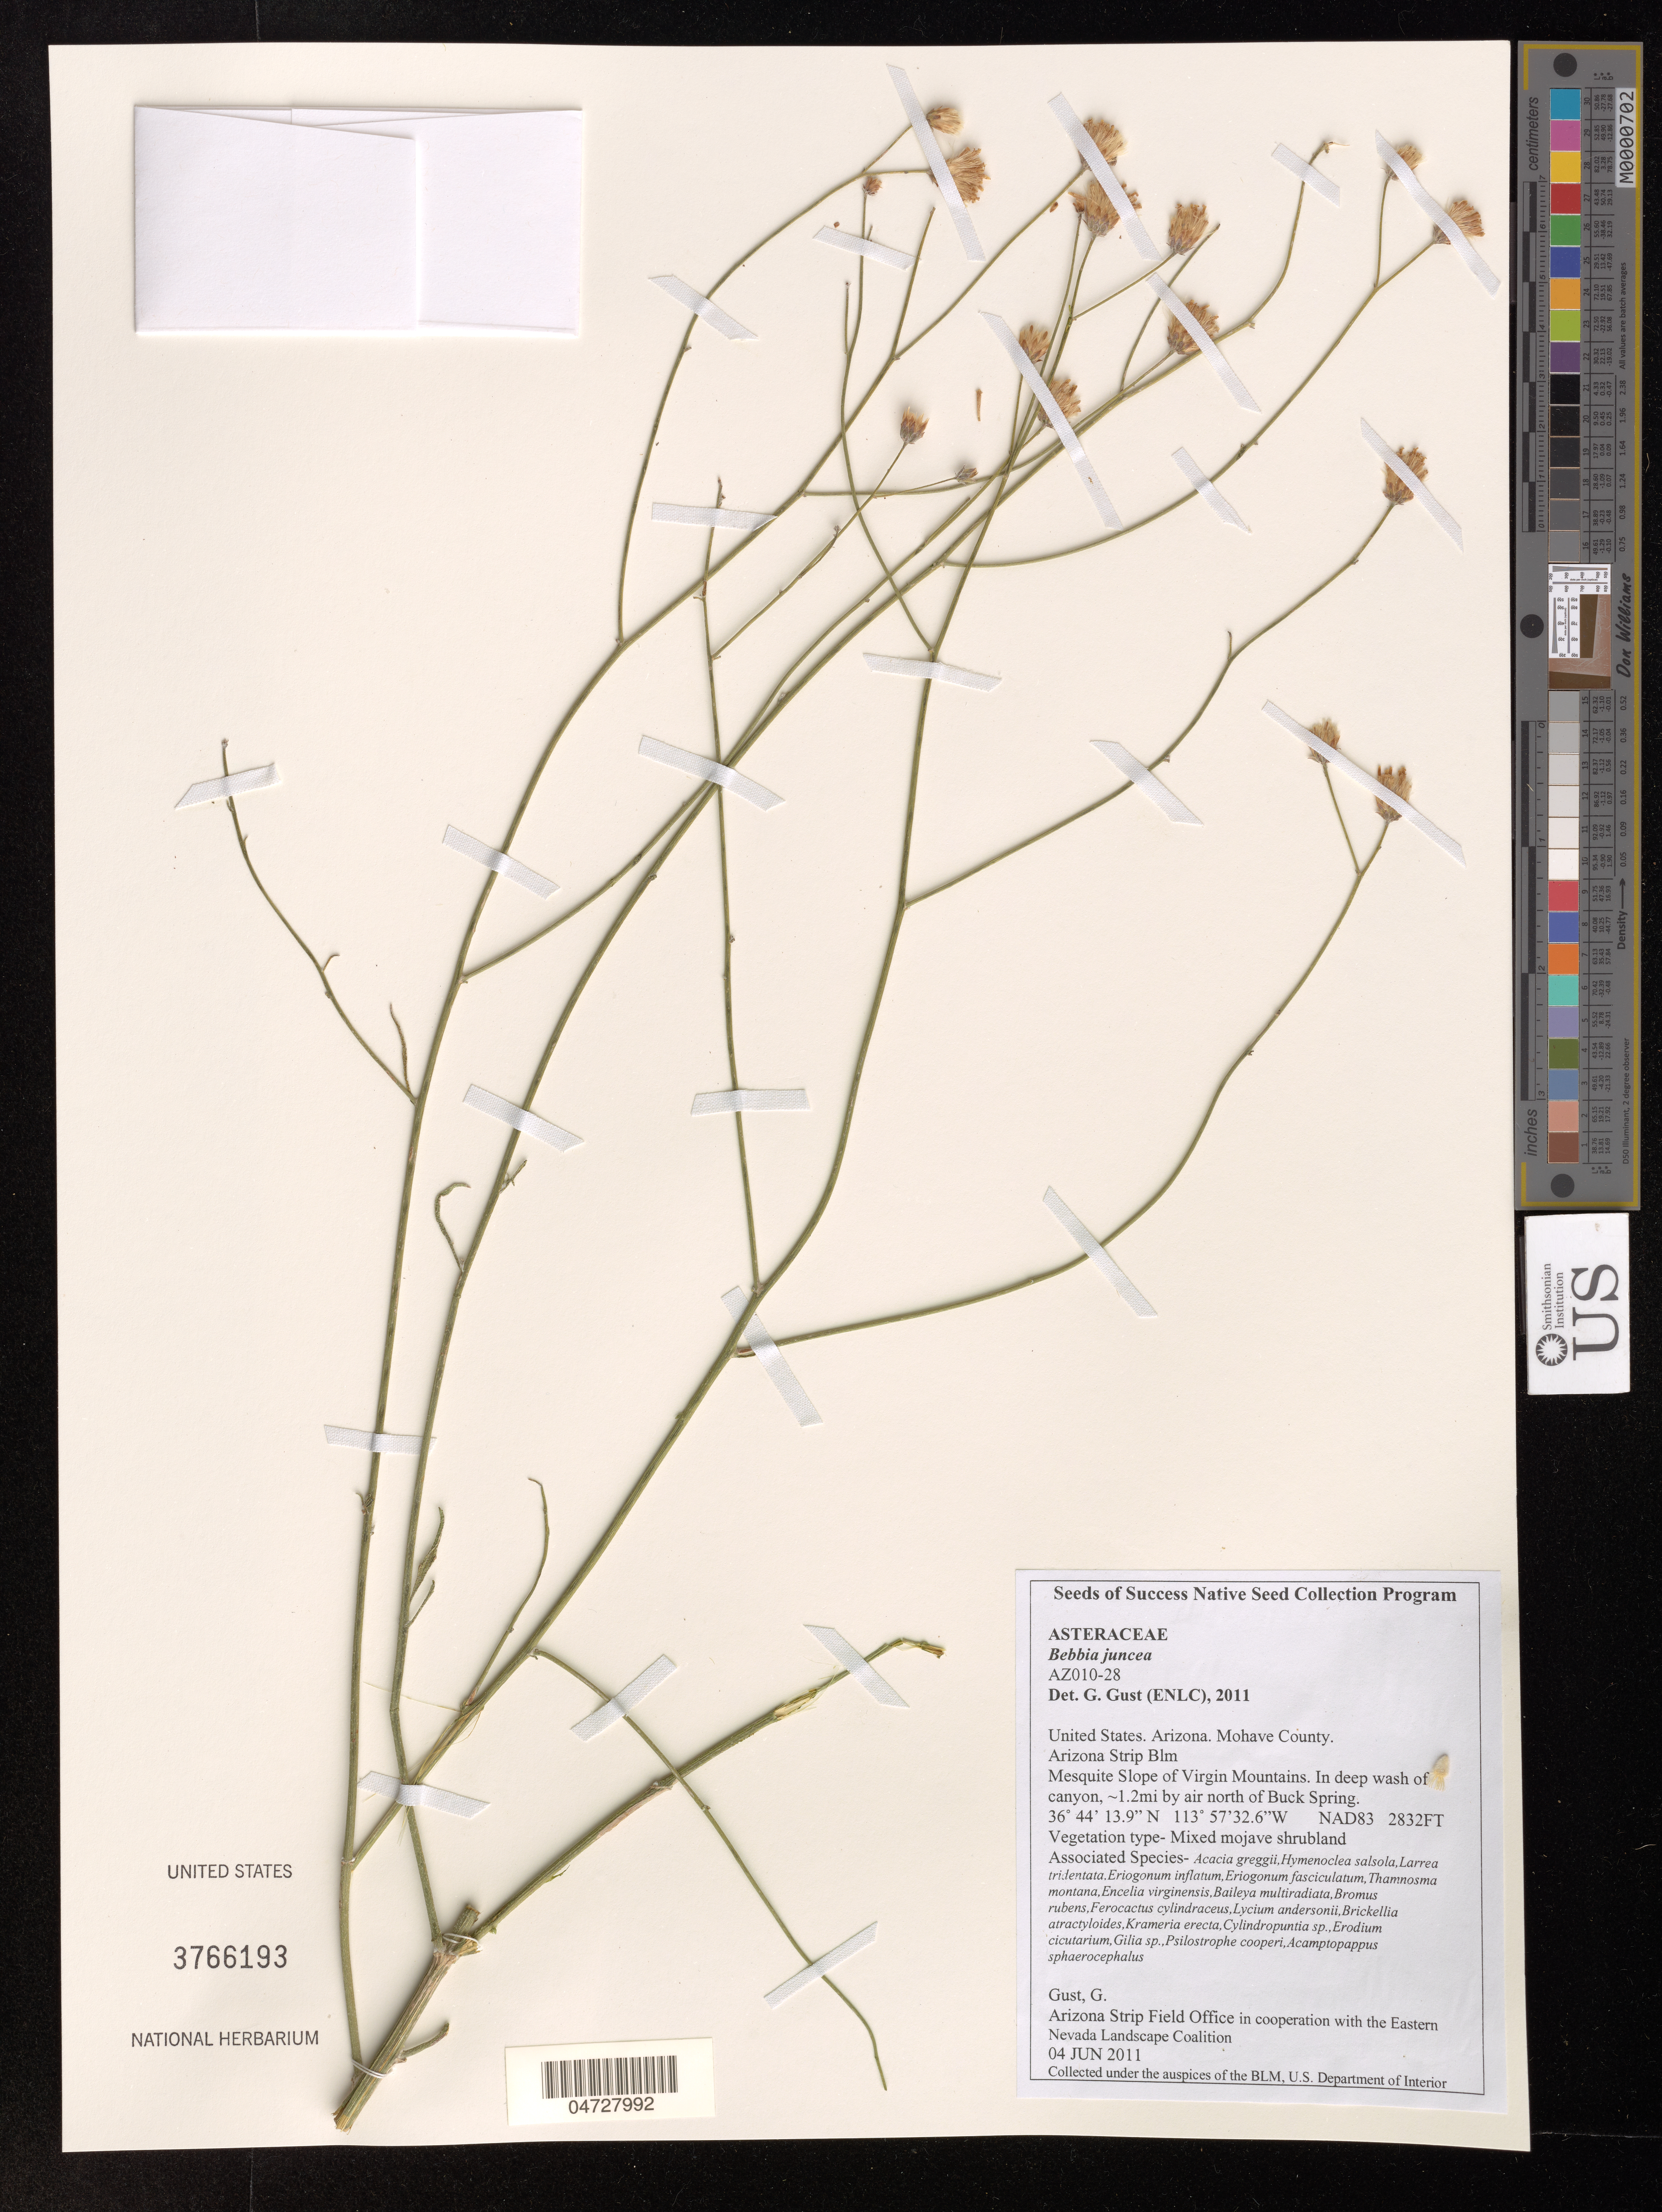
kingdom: Plantae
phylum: Tracheophyta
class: Magnoliopsida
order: Asterales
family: Asteraceae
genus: Bebbia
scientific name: Bebbia juncea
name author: (Benth.) Greene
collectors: G. Gust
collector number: AZ010-28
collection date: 2011-06-04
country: United States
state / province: Arizona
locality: Mohave County. Arizon Strip Blm. Mesquite Slope of Virgin Mountains. In deep wash of canyon, ~1.2mi by air north of Buck Spring.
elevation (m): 863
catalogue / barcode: US 3766193